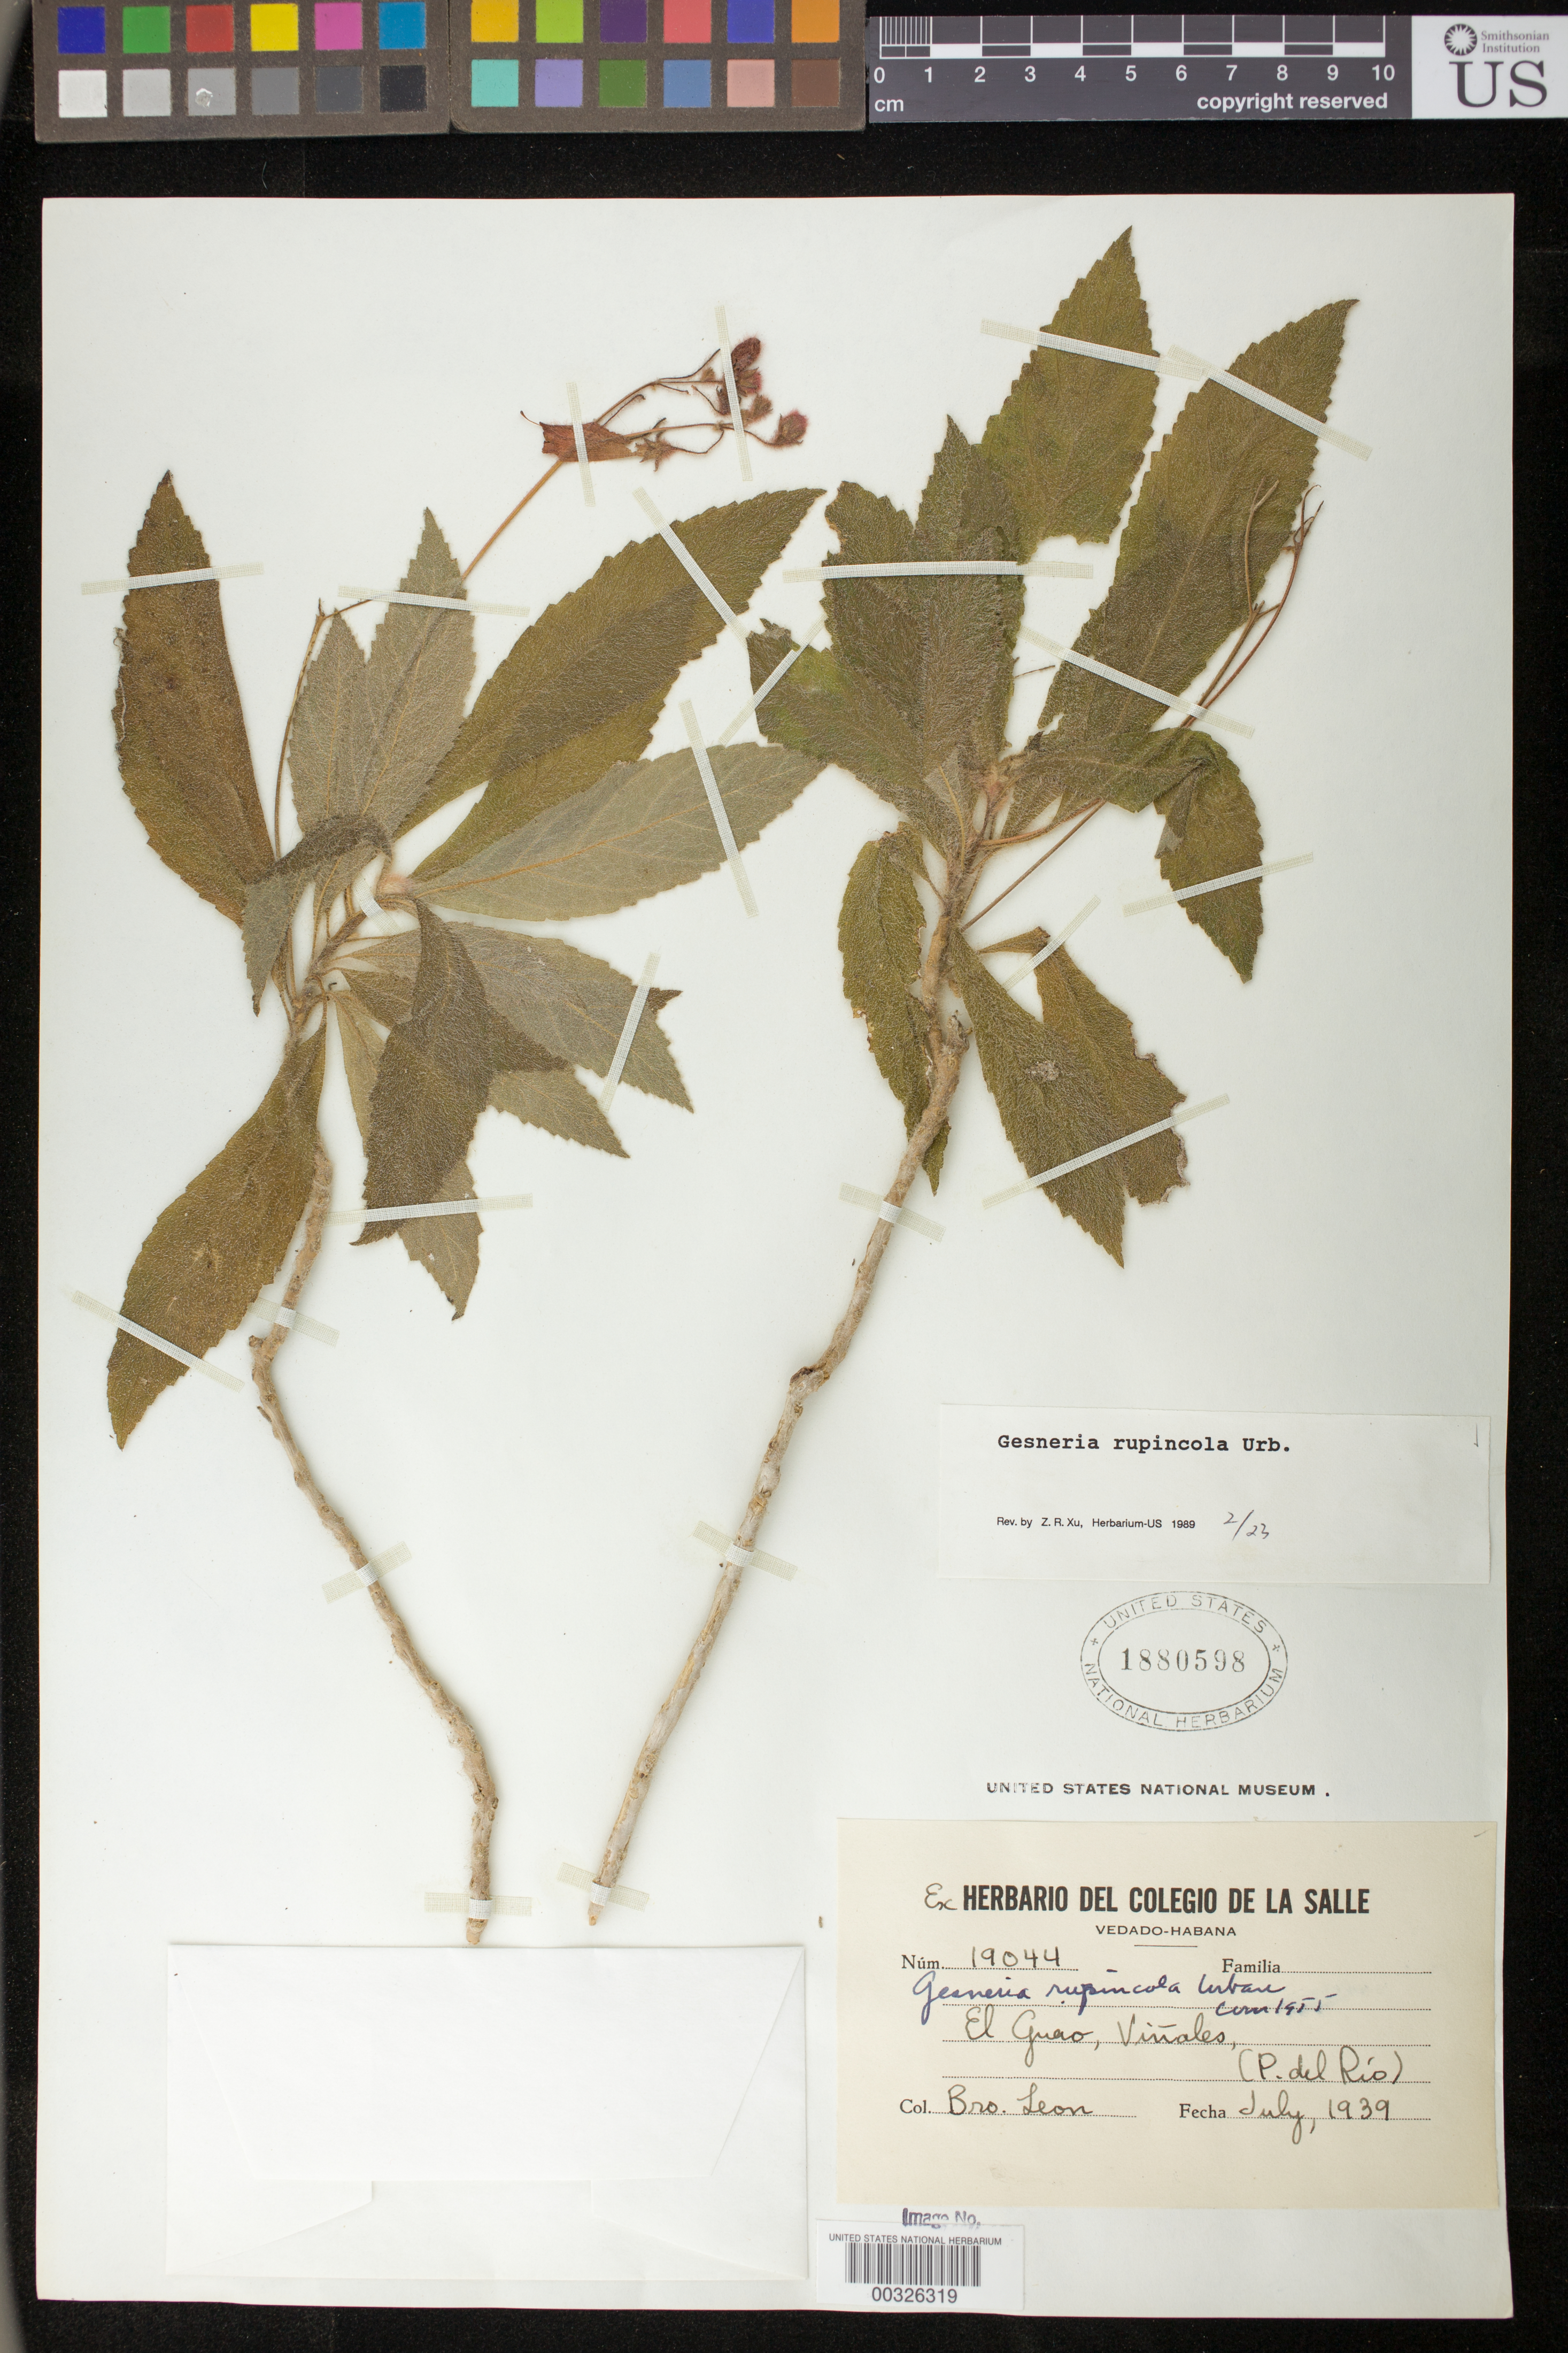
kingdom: Plantae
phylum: Tracheophyta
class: Magnoliopsida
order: Lamiales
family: Gesneriaceae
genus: Gesneria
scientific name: Gesneria rupincola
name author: Urb.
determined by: Skog, Laurence E.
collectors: F. Leon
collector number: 19044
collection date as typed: Jul 1939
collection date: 1939-07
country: Cuba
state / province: Pinar del Rio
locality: El Guao, Vinales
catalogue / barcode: US 1880598